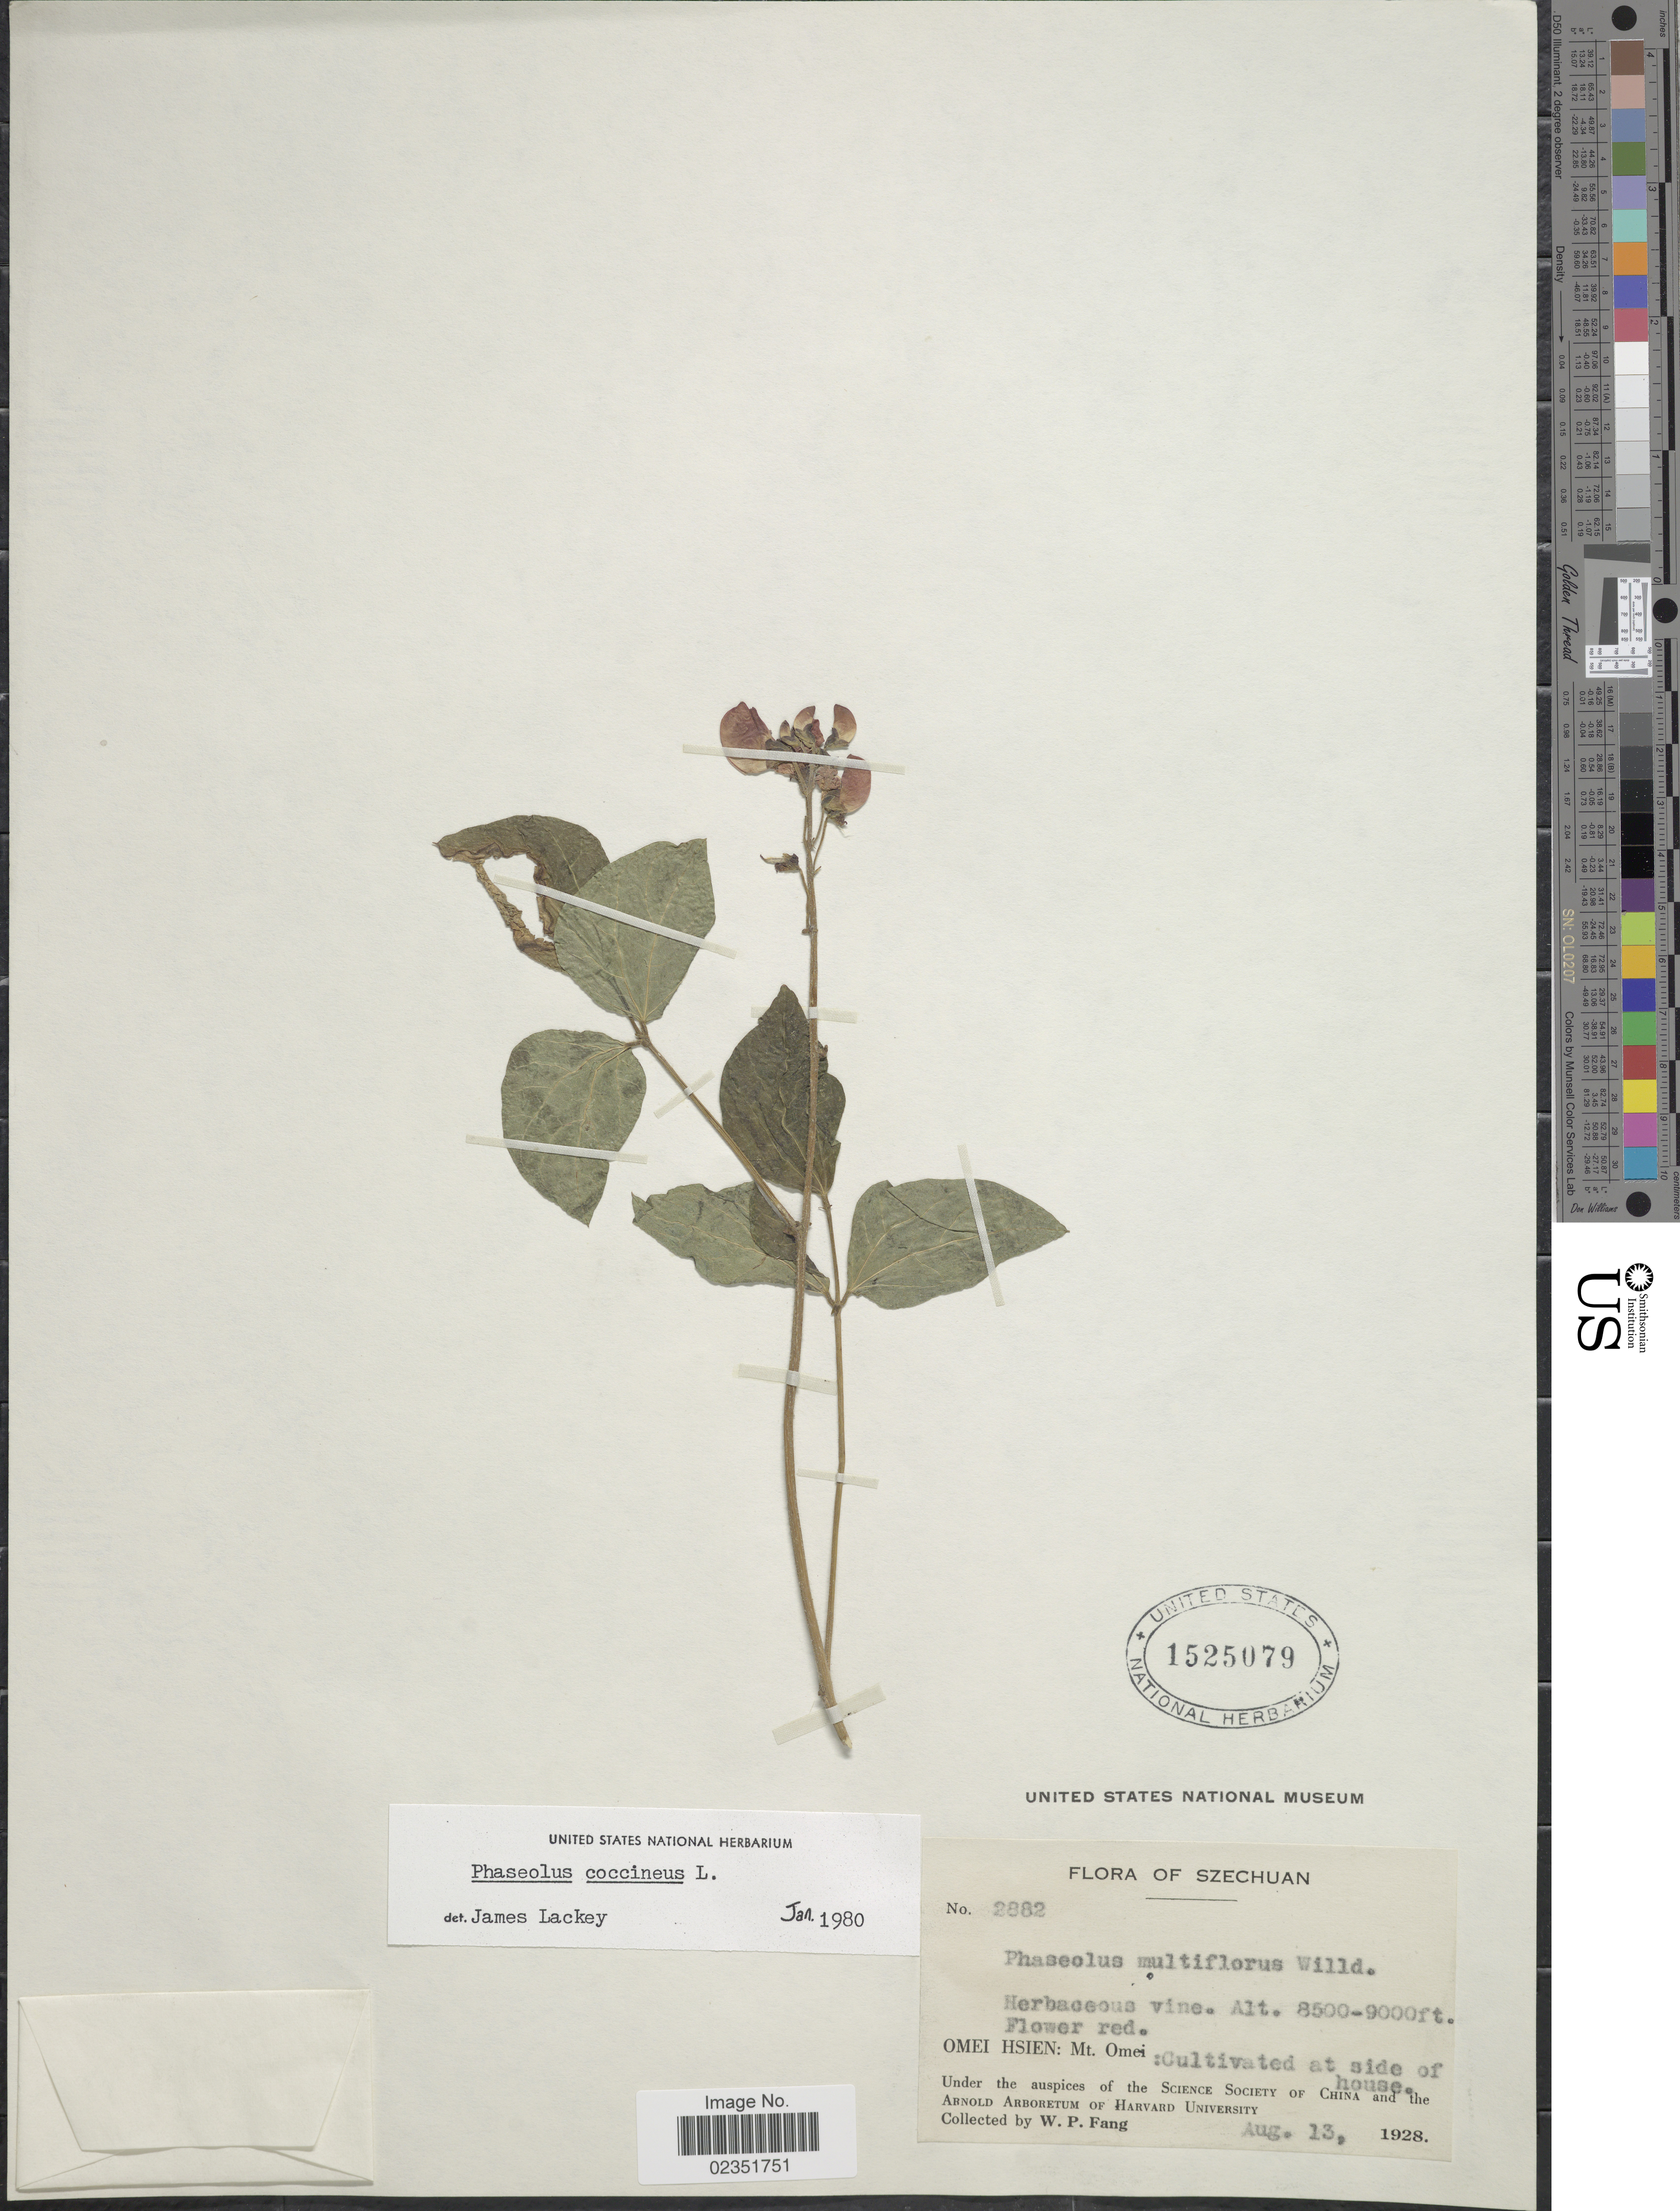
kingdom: Plantae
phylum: Tracheophyta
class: Magnoliopsida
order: Fabales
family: Fabaceae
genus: Phaseolus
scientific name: Phaseolus coccineus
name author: L.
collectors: W. P. Fang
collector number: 2882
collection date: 1928-08-13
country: China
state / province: Sichuan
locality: Szechuan, Omei Hsien: Mt Omei: Cultivated at side of house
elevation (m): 2591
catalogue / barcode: US 1525079